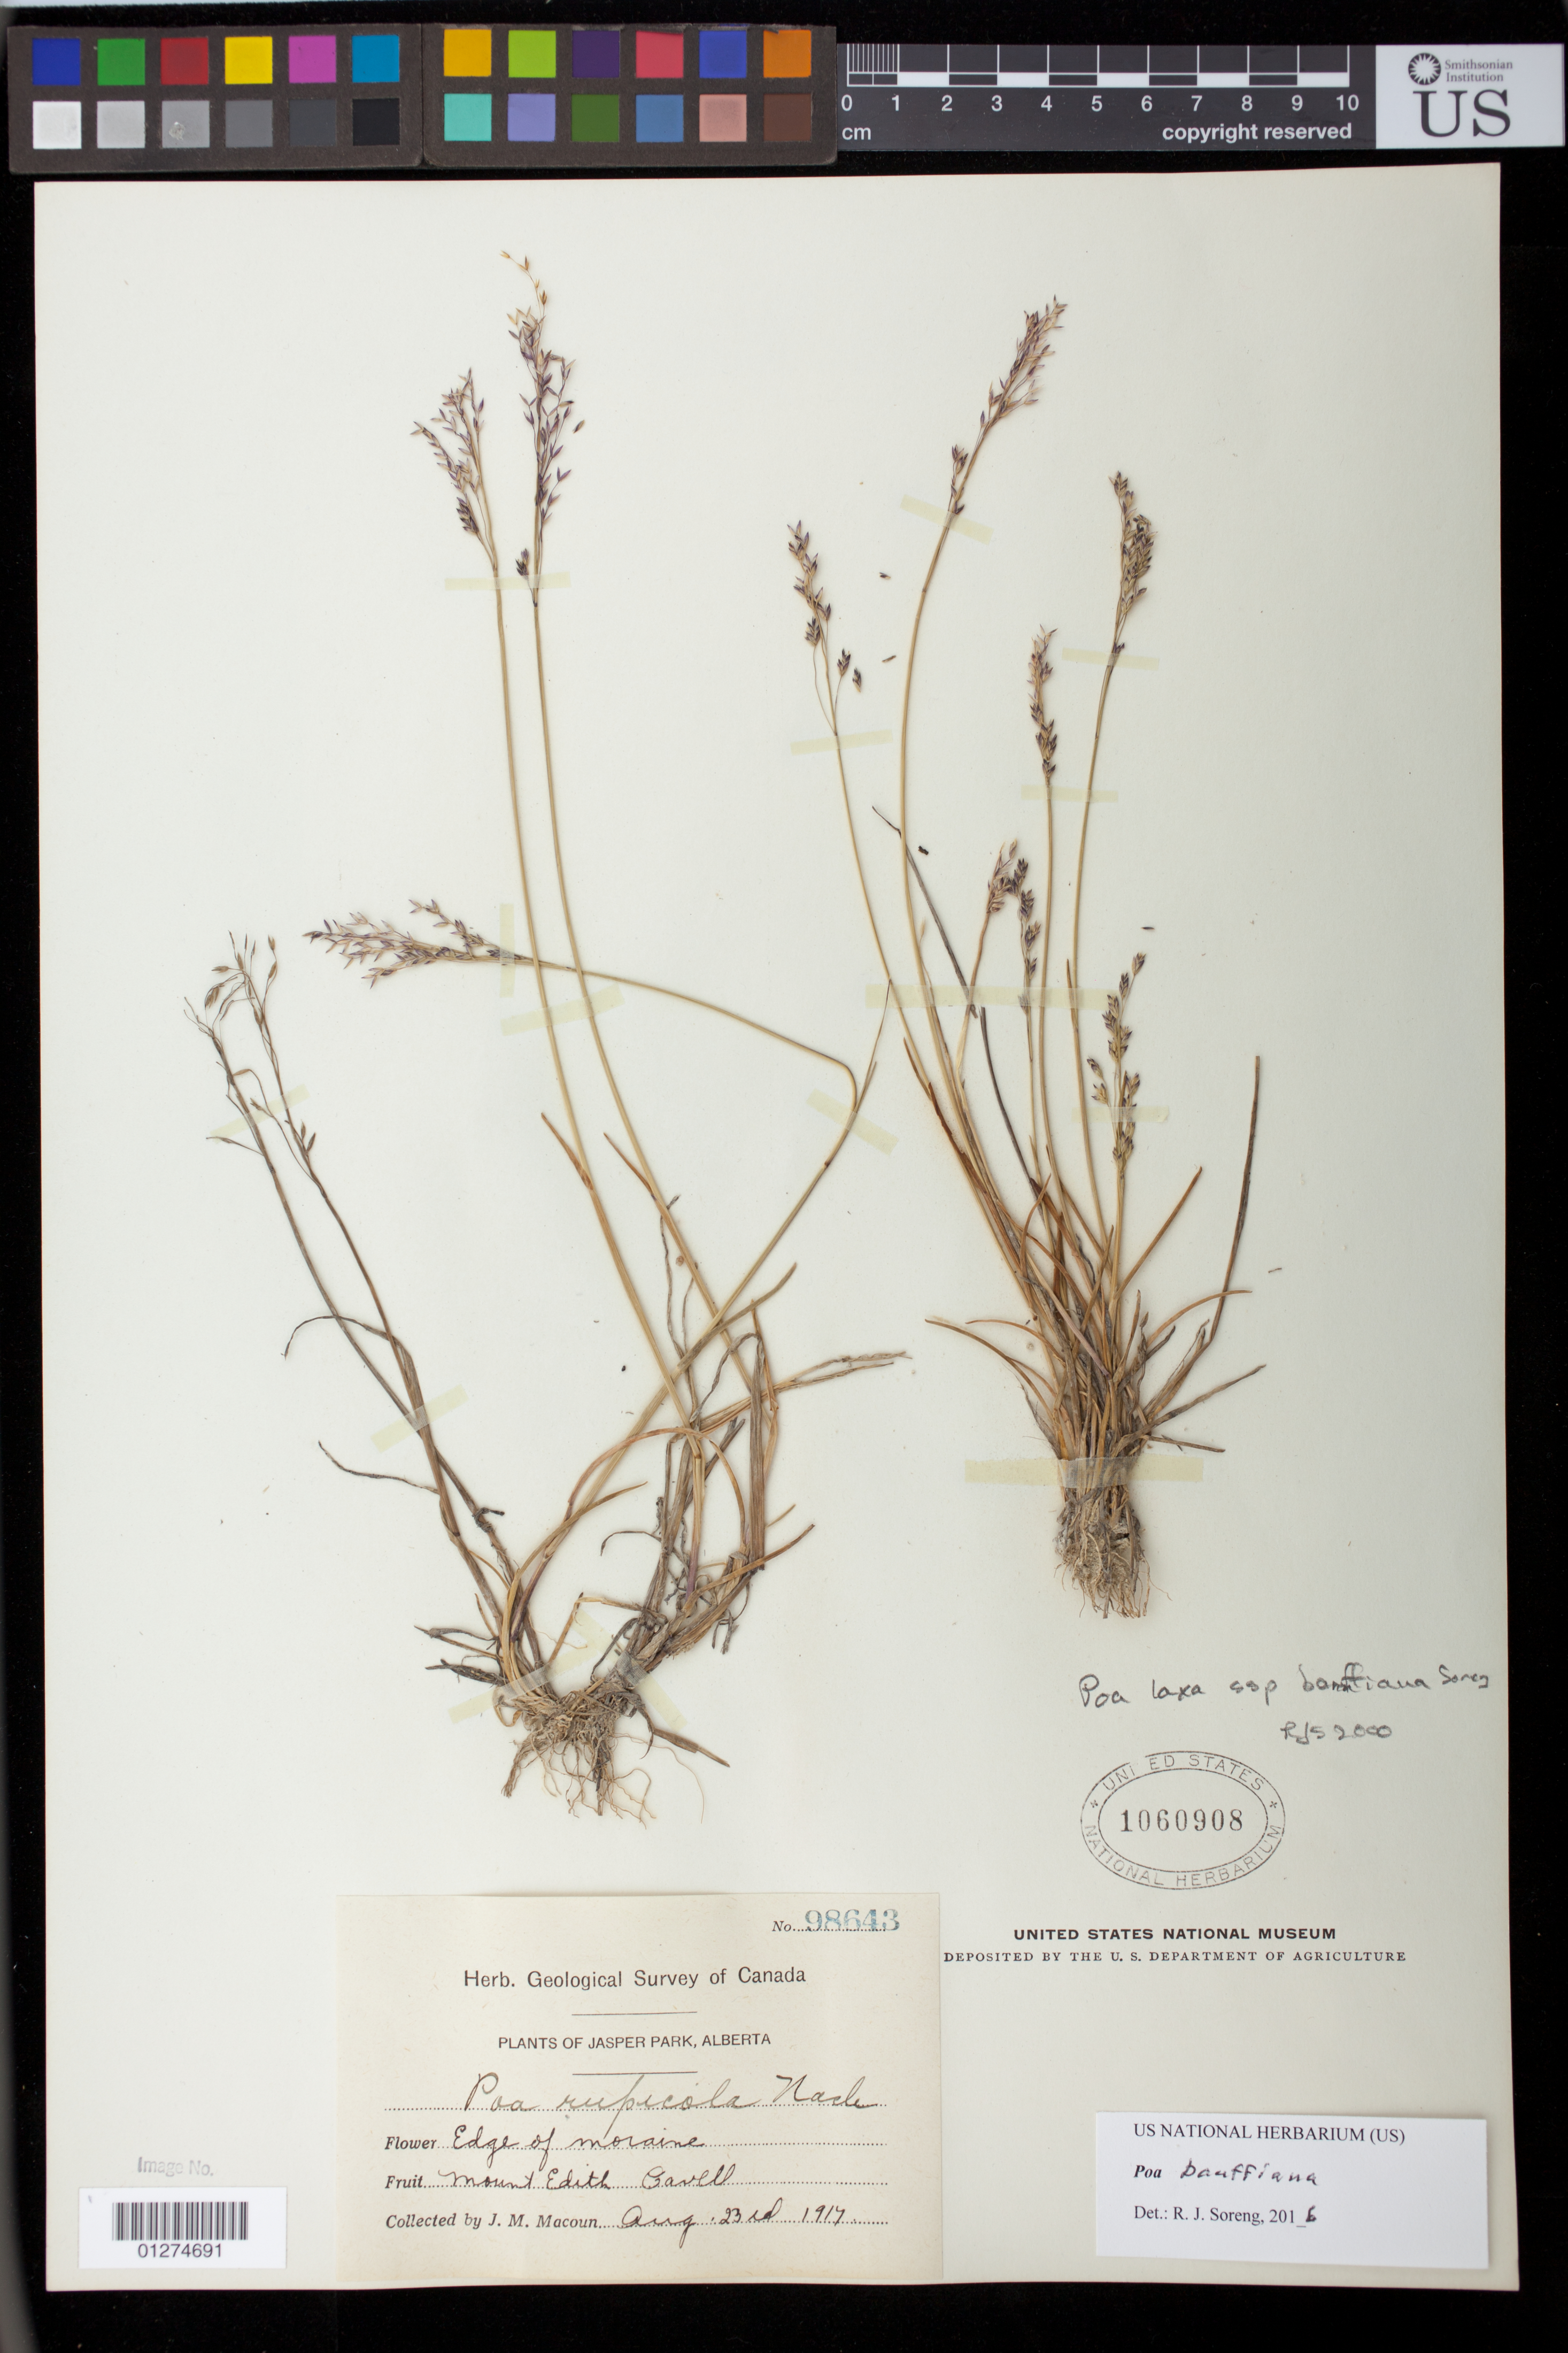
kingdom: Plantae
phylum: Tracheophyta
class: Liliopsida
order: Poales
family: Poaceae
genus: Poa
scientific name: Poa banffiana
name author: (Soreng) Soreng & L.J. Gillespie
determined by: Soreng, Robert J., Research Associate (BOT), Smithsonian Institution - National Museum of Natural History (UNITED STATES)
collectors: J. M. Macoun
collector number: Herb. Geological Survey Canada 98643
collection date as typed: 1917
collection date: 1917-08-23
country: Canada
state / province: Alberta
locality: Jasper Park, Mount Edith Cavell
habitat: Alpine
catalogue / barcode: US 1060908